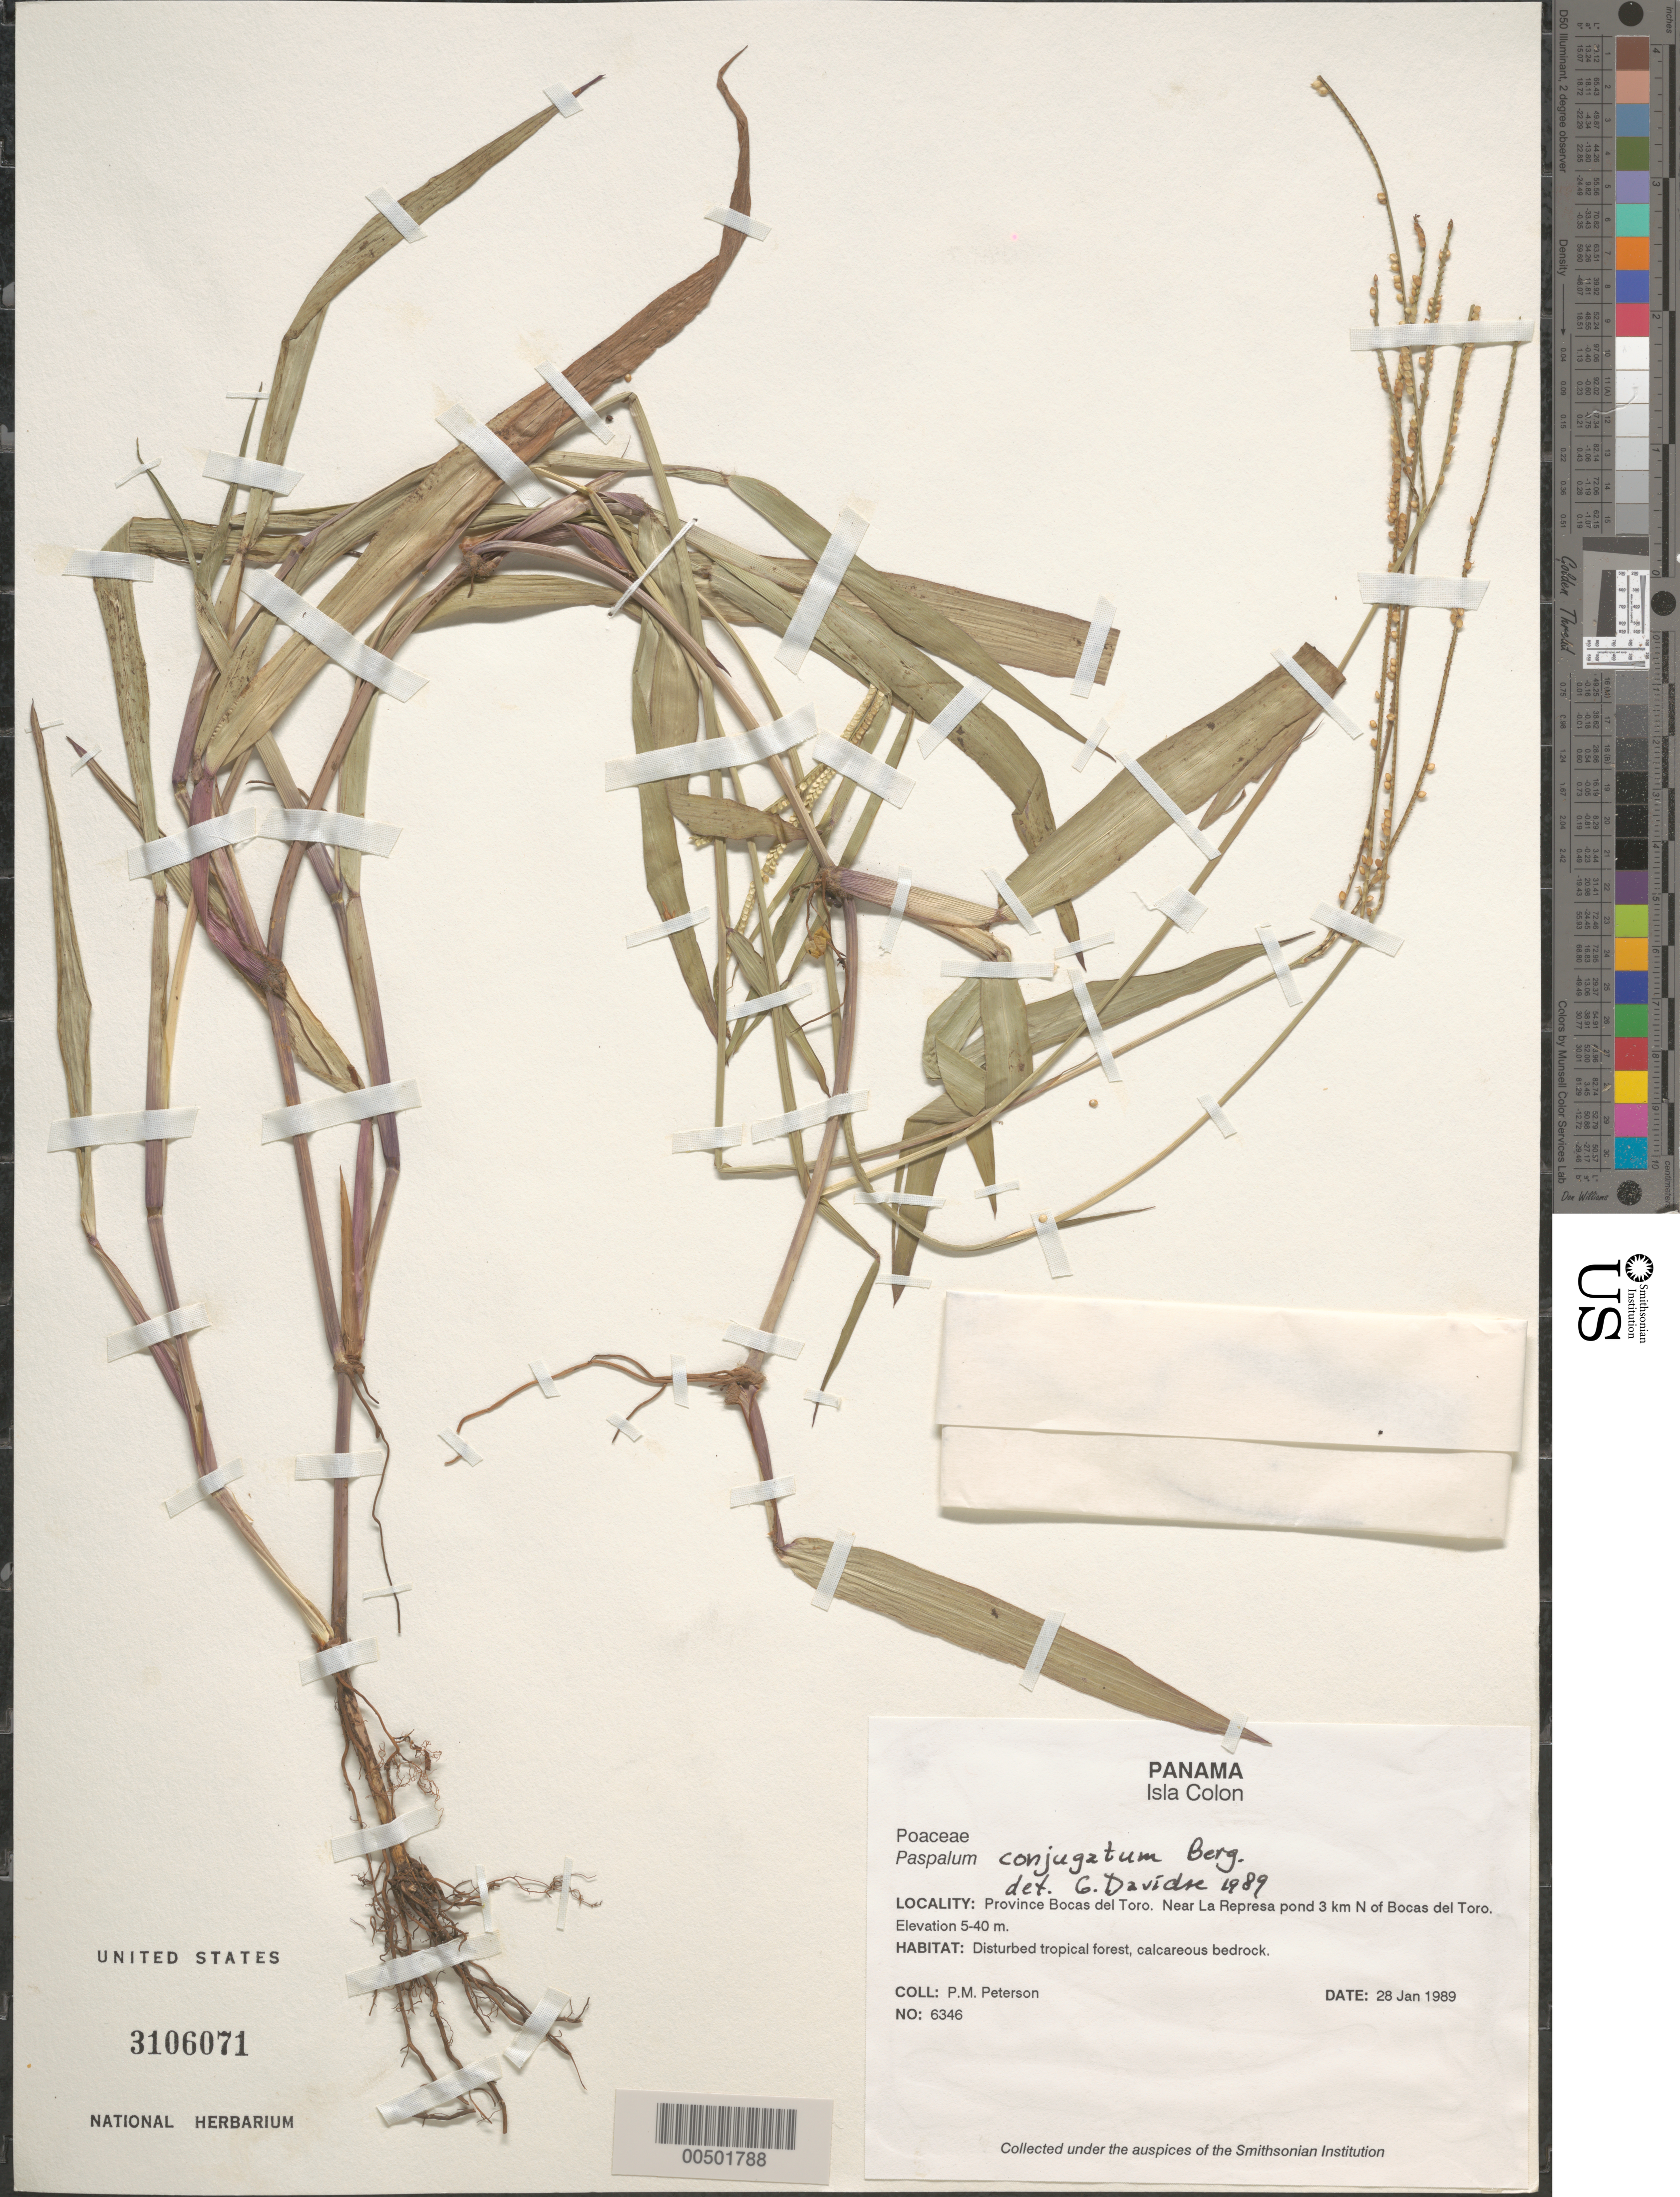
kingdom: Plantae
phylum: Tracheophyta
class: Liliopsida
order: Poales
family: Poaceae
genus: Paspalum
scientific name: Paspalum conjugatum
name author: P.J. Bergius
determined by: Davidse, Gerrit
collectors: P. M. Peterson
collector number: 06346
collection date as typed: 28 Jan 1989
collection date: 1989-01-28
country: Panama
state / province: Bocas del Toro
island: Colón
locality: Isla Colon, near La Represa pond 3 km N of Bocas del Toro.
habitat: Disturbed tropical forest, calcareous bedrock.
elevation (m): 5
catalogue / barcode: US 3106071